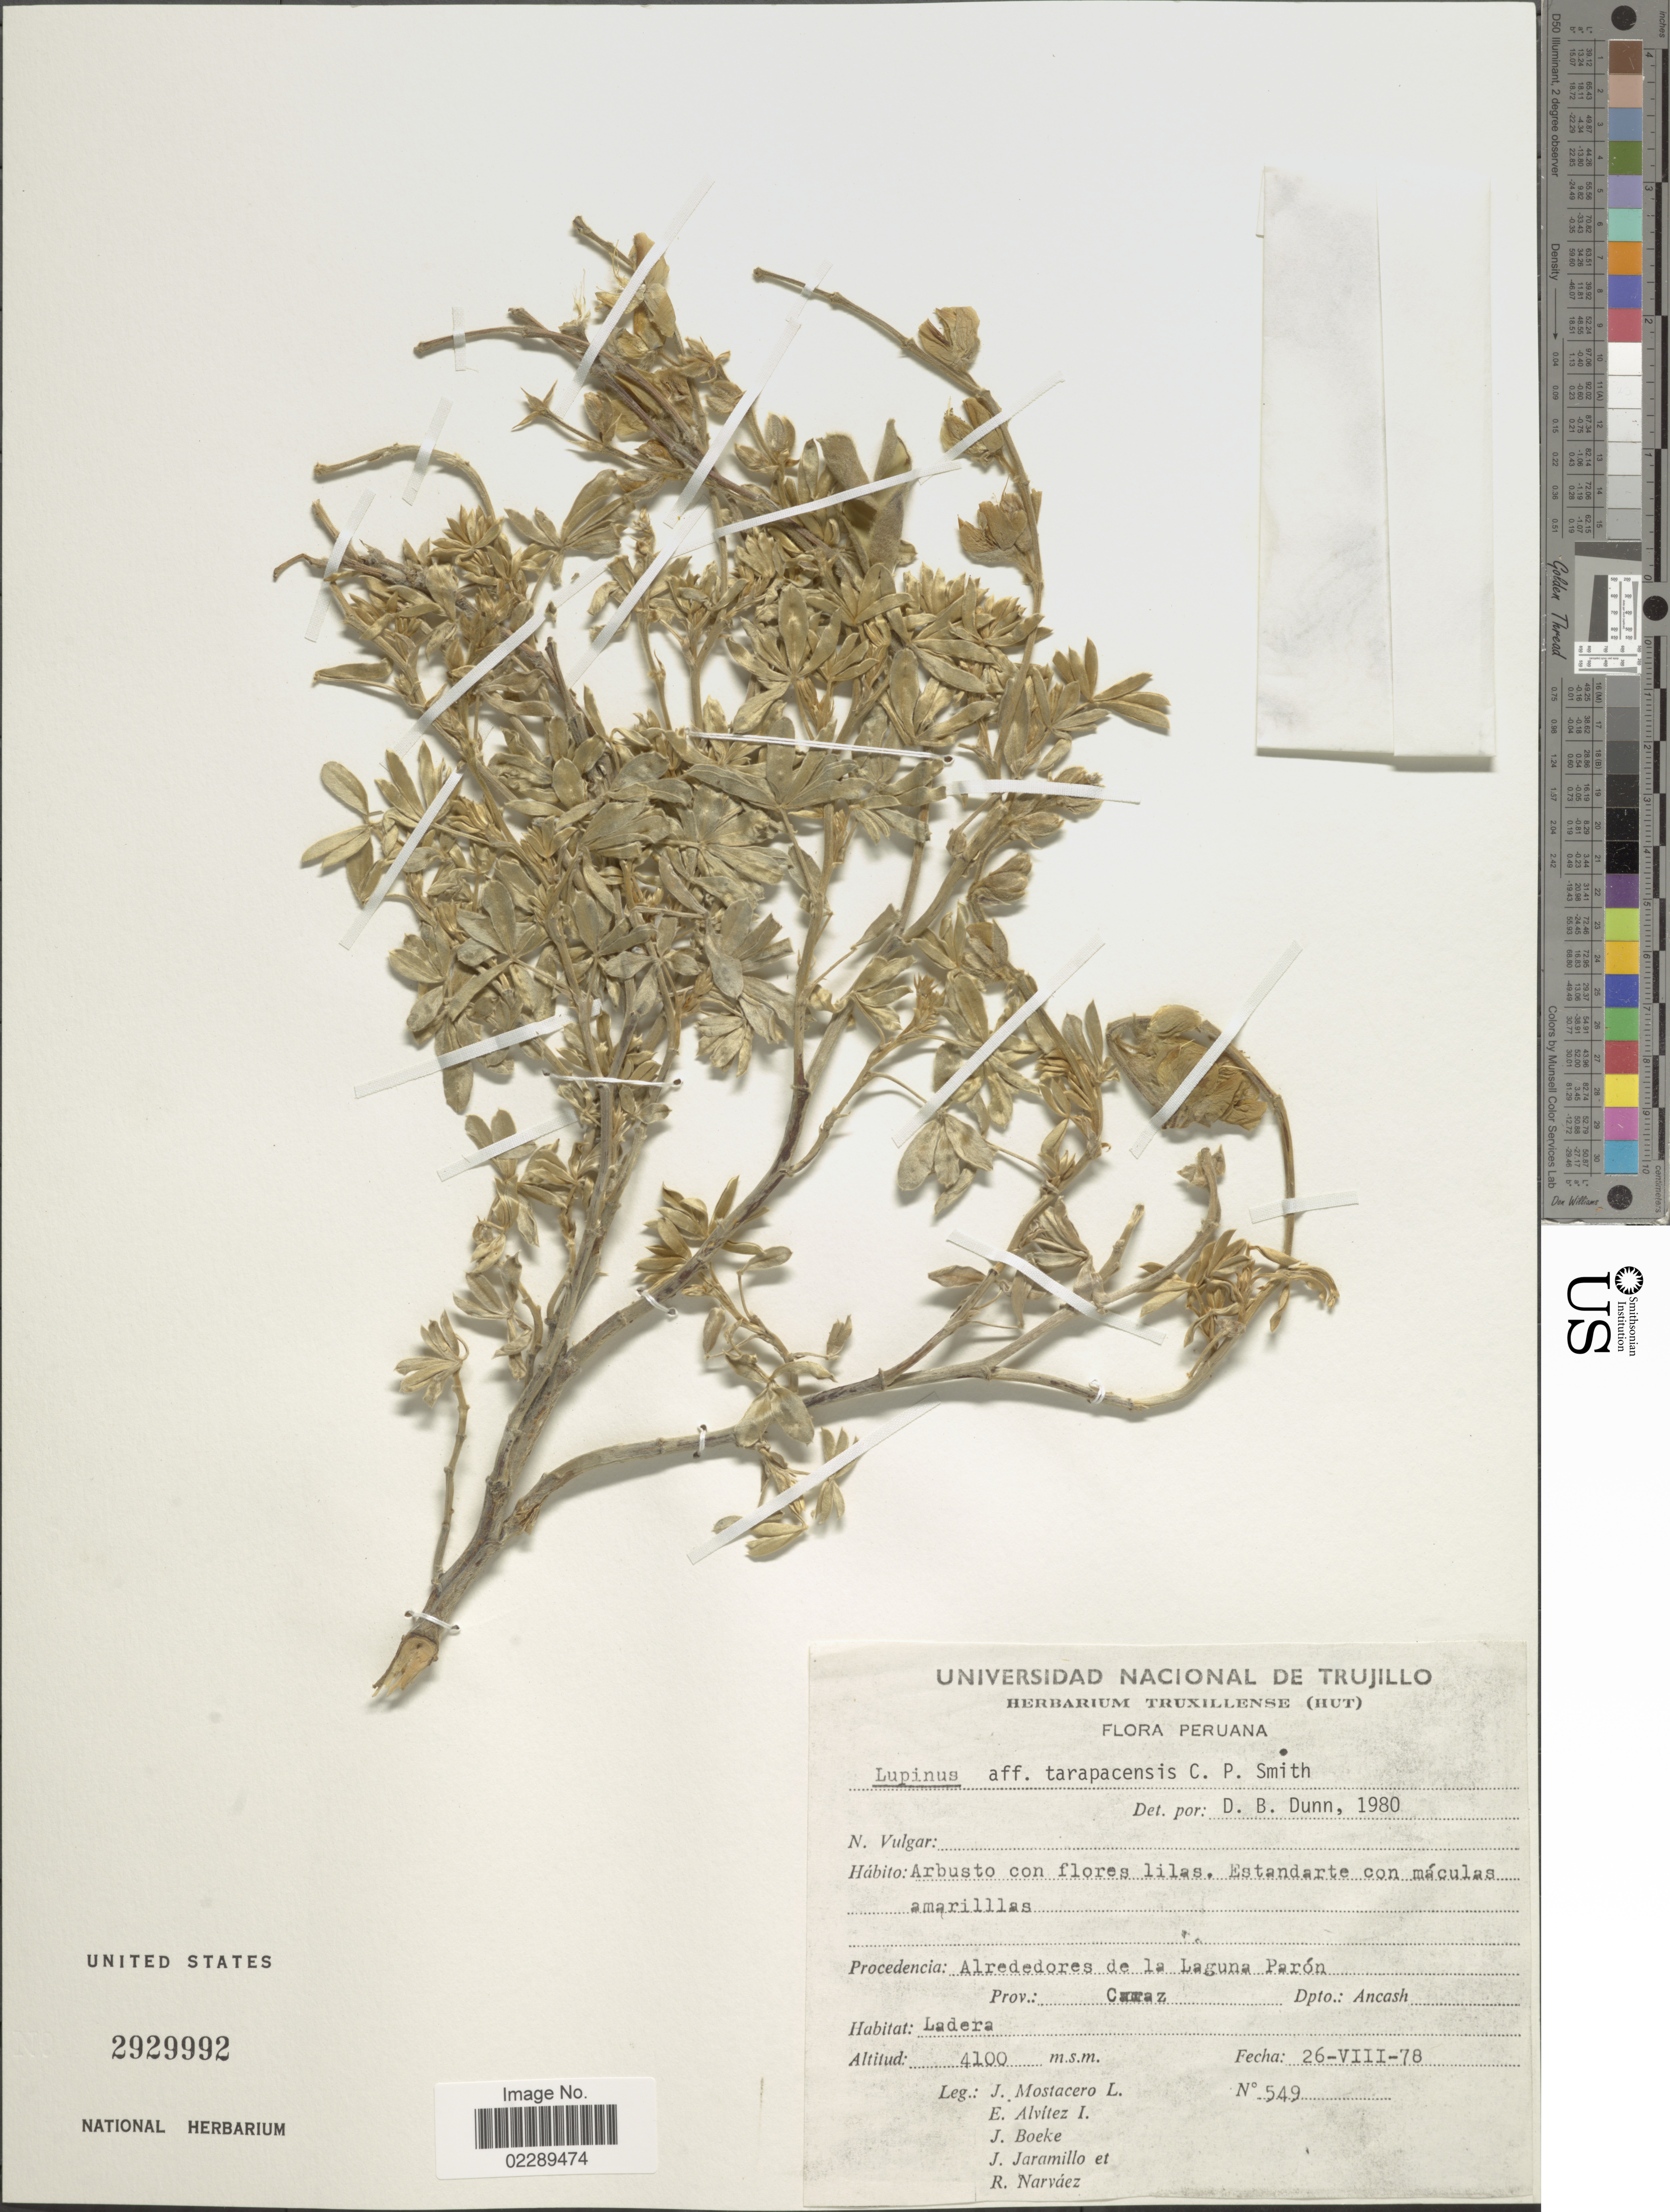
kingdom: Plantae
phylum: Tracheophyta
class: Magnoliopsida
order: Fabales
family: Fabaceae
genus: Lupinus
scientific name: Lupinus tarapacensis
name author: C.P. Sm.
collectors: J. Mostacero L., E. Alvitez I., J. Boeke, J. Jaramillo & R. Narváez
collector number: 549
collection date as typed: Transcribed d/m/y: 26/8/78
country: Peru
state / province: Ancash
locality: Alrededores de la Laguna Parón. Dpto: Ancash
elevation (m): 4100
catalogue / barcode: US 2929992